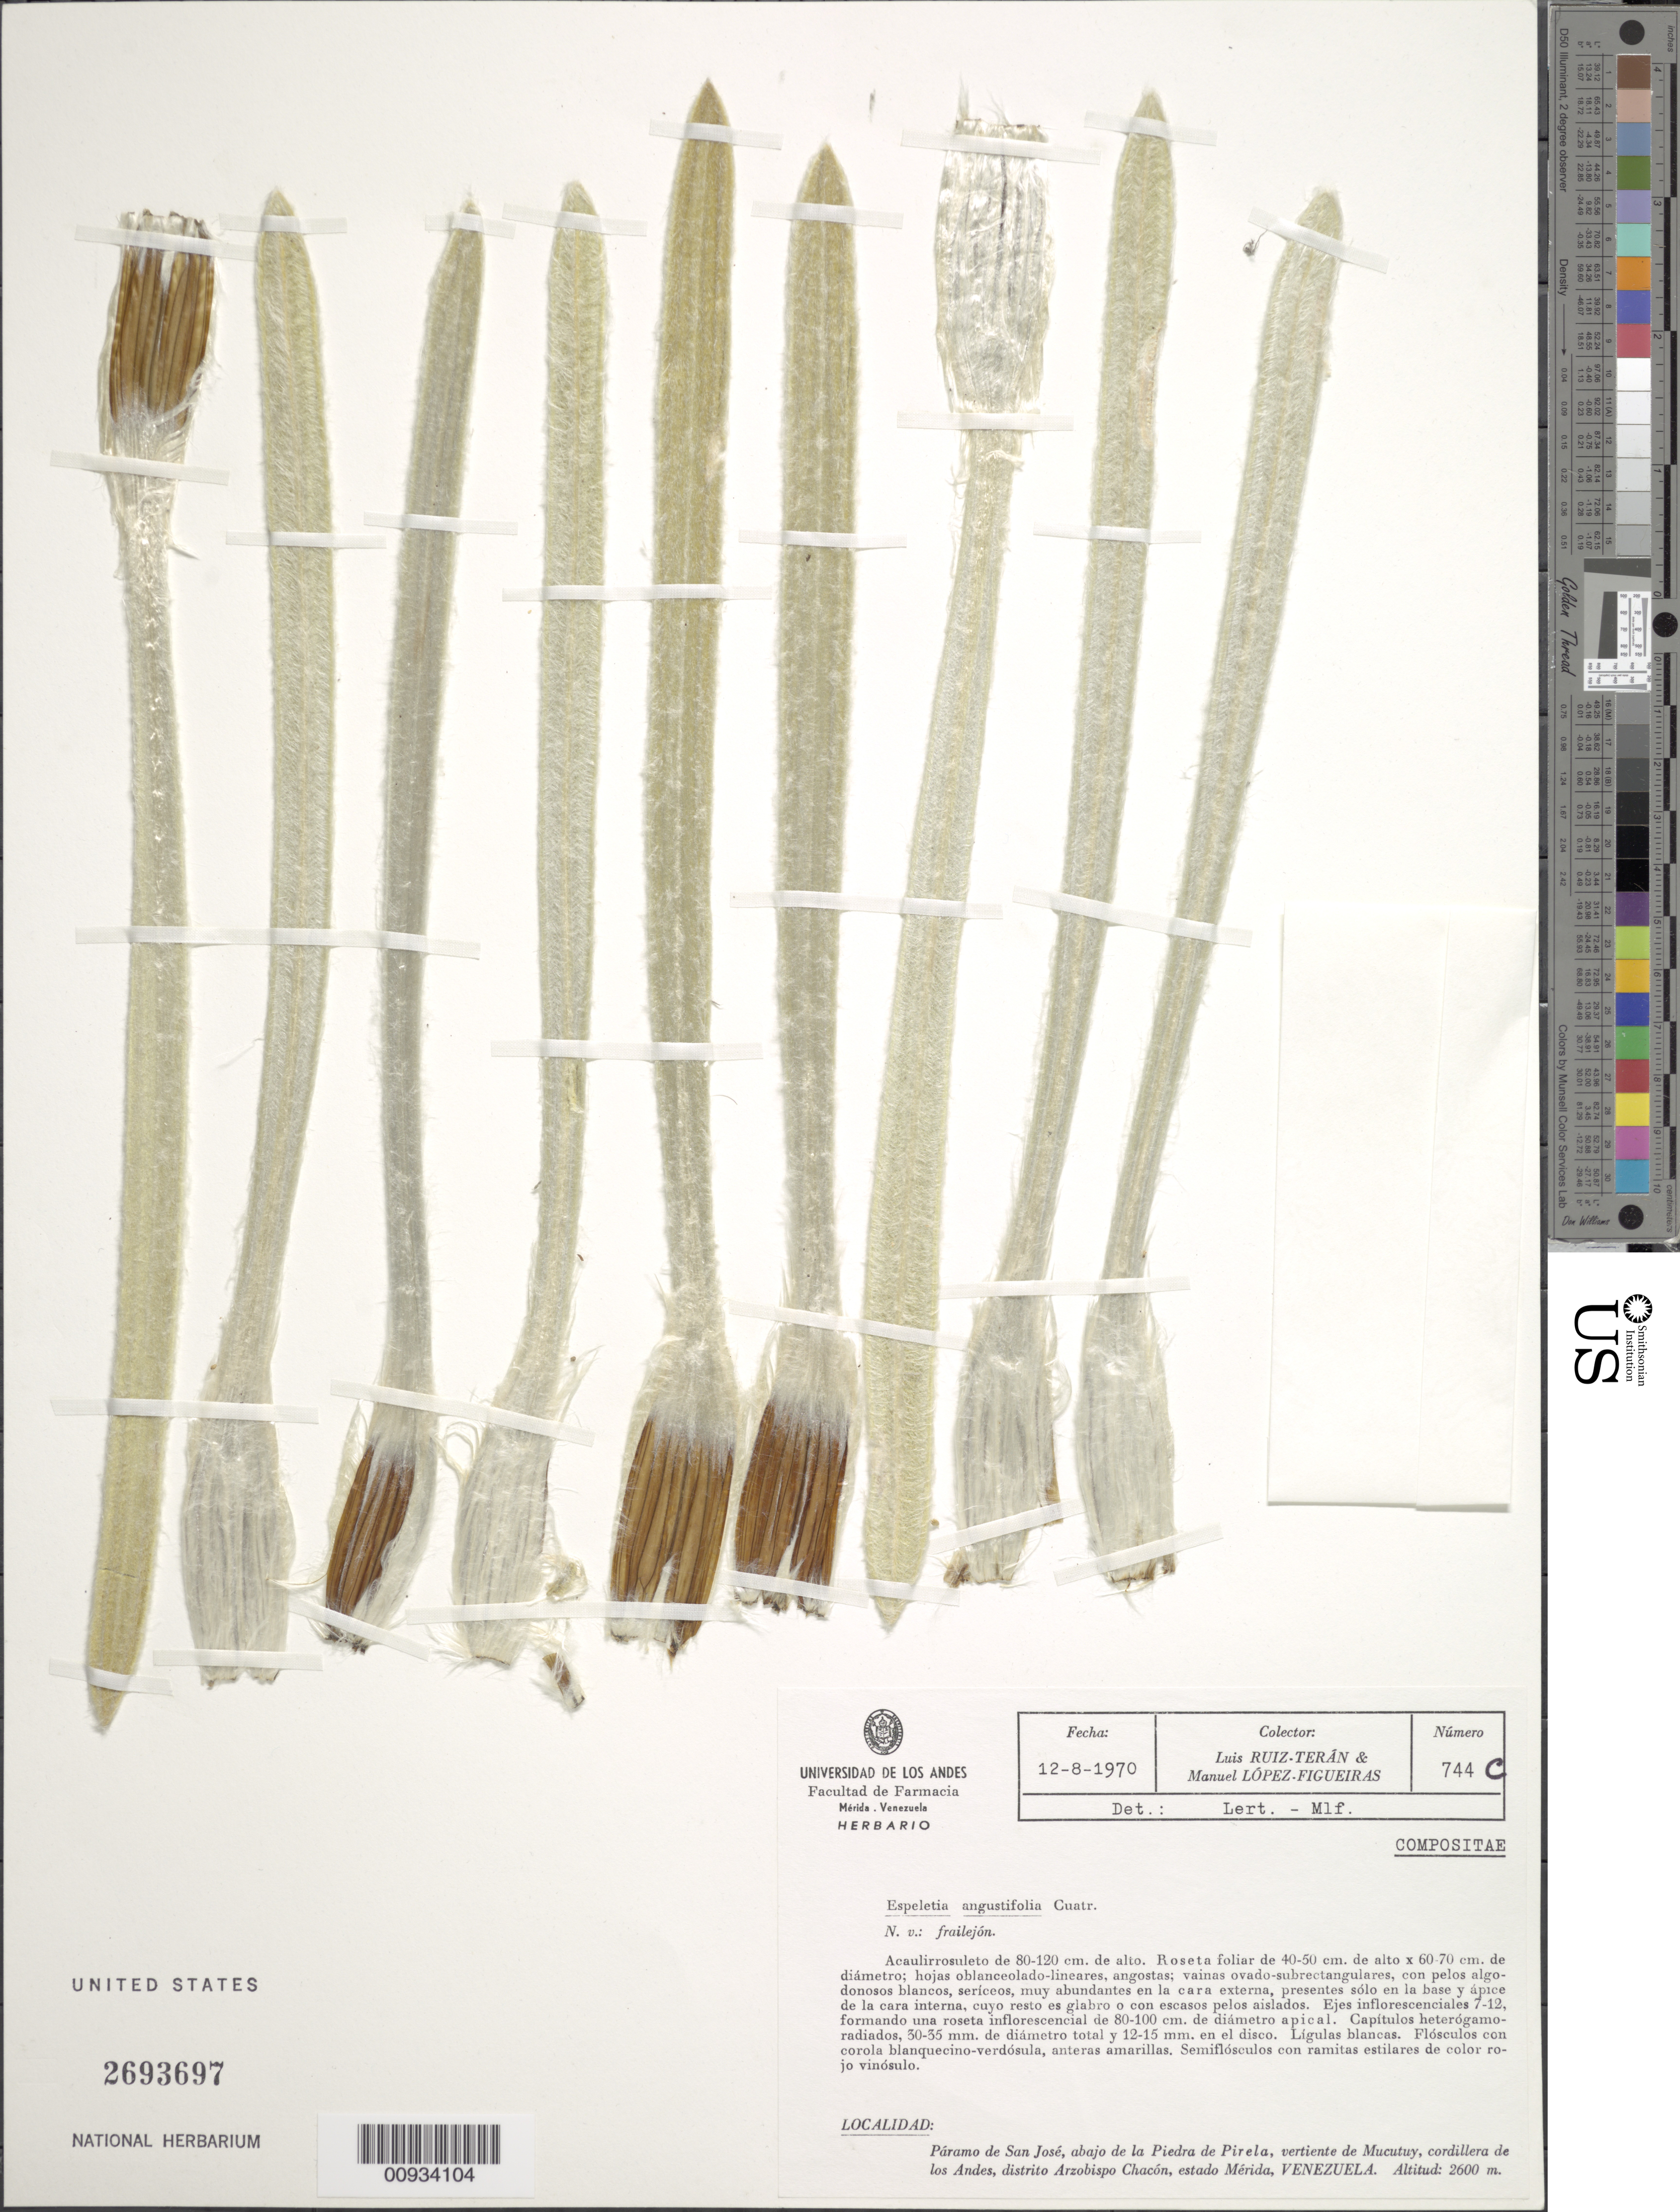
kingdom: Plantae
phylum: Tracheophyta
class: Magnoliopsida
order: Asterales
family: Asteraceae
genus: Espeletiopsis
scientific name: Espeletiopsis angustifolia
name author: (Cuatrec.) Cuatrec.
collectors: L. Teran & M. López Figueiras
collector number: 744C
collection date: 1970-08-12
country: Venezuela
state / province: Mérida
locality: Paramo de San Jose, abajo de la Piedra de Pirela, vertiente de Mucutuy, Cordillera de Los Andes, Distrito Arzobispo Chacon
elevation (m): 2600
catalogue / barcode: US 2693697